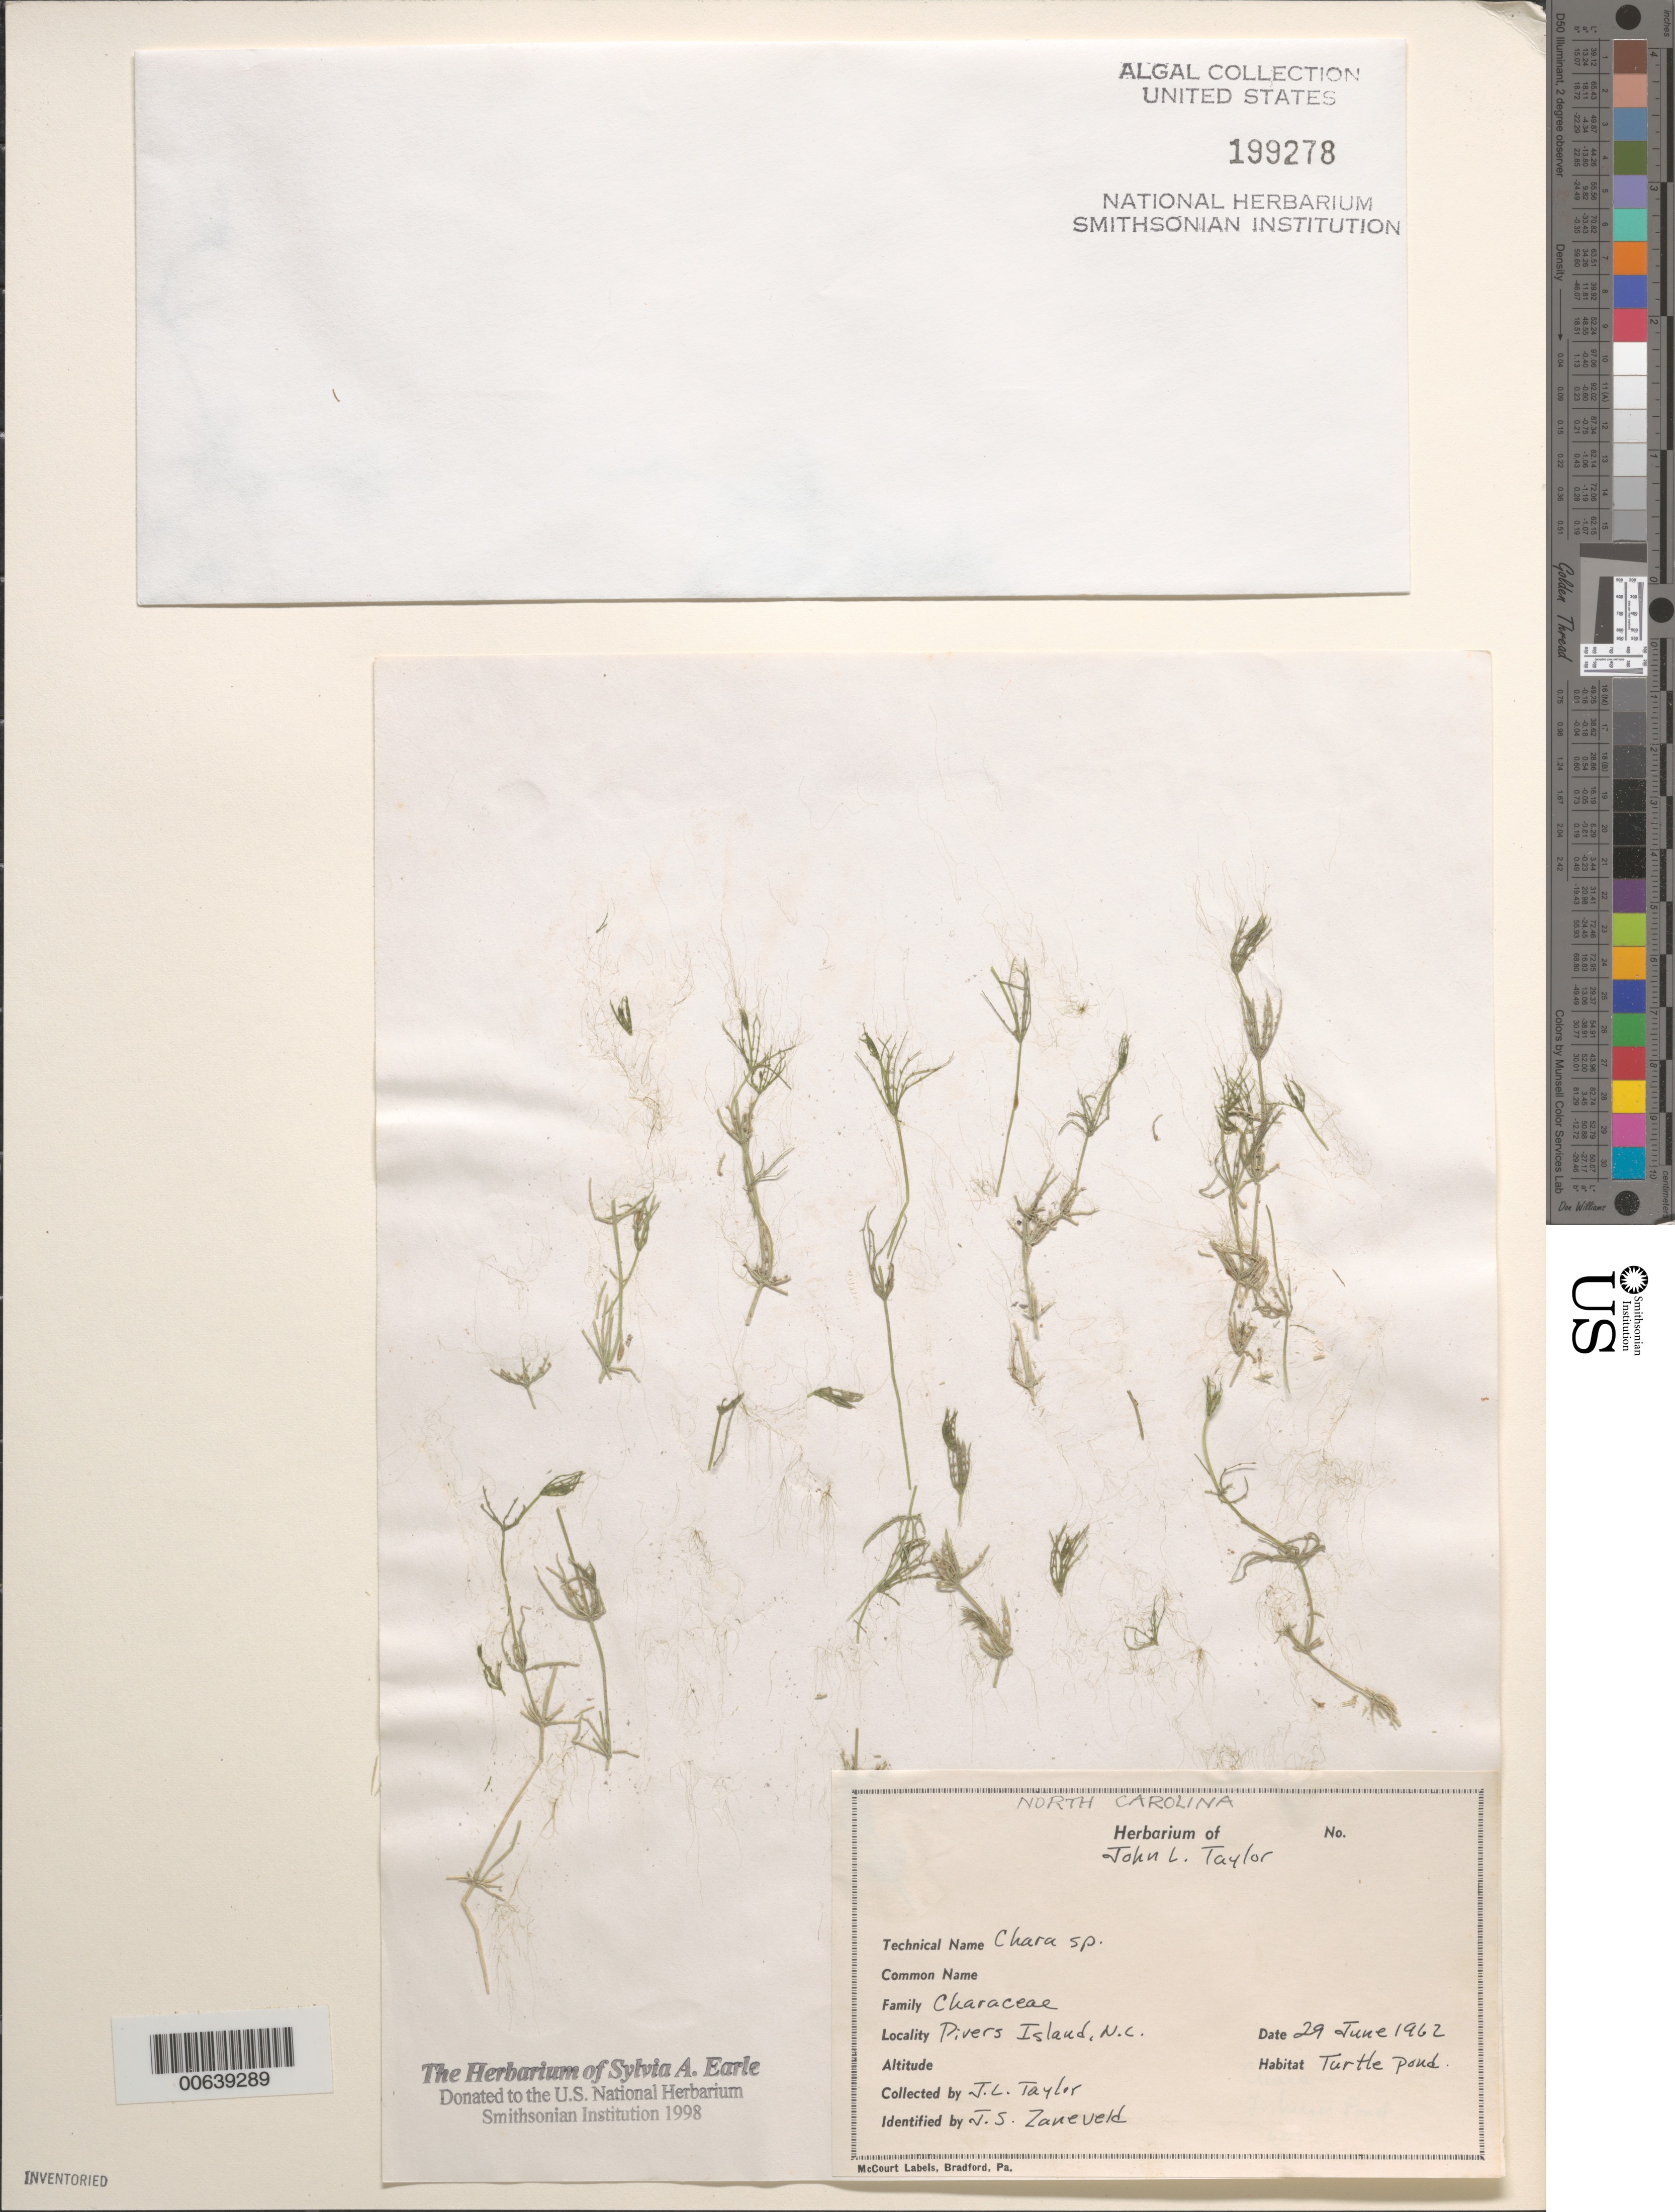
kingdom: Plantae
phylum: Charophyta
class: Charophyceae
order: Charales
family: Characeae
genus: Chara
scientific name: Chara sp.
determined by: Zaneveld, J. S.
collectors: J. L. Taylor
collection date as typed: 29 Jun 1962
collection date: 1962-06-29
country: United States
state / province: North Carolina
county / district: Carteret County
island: Pivers Island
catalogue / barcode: US 199278